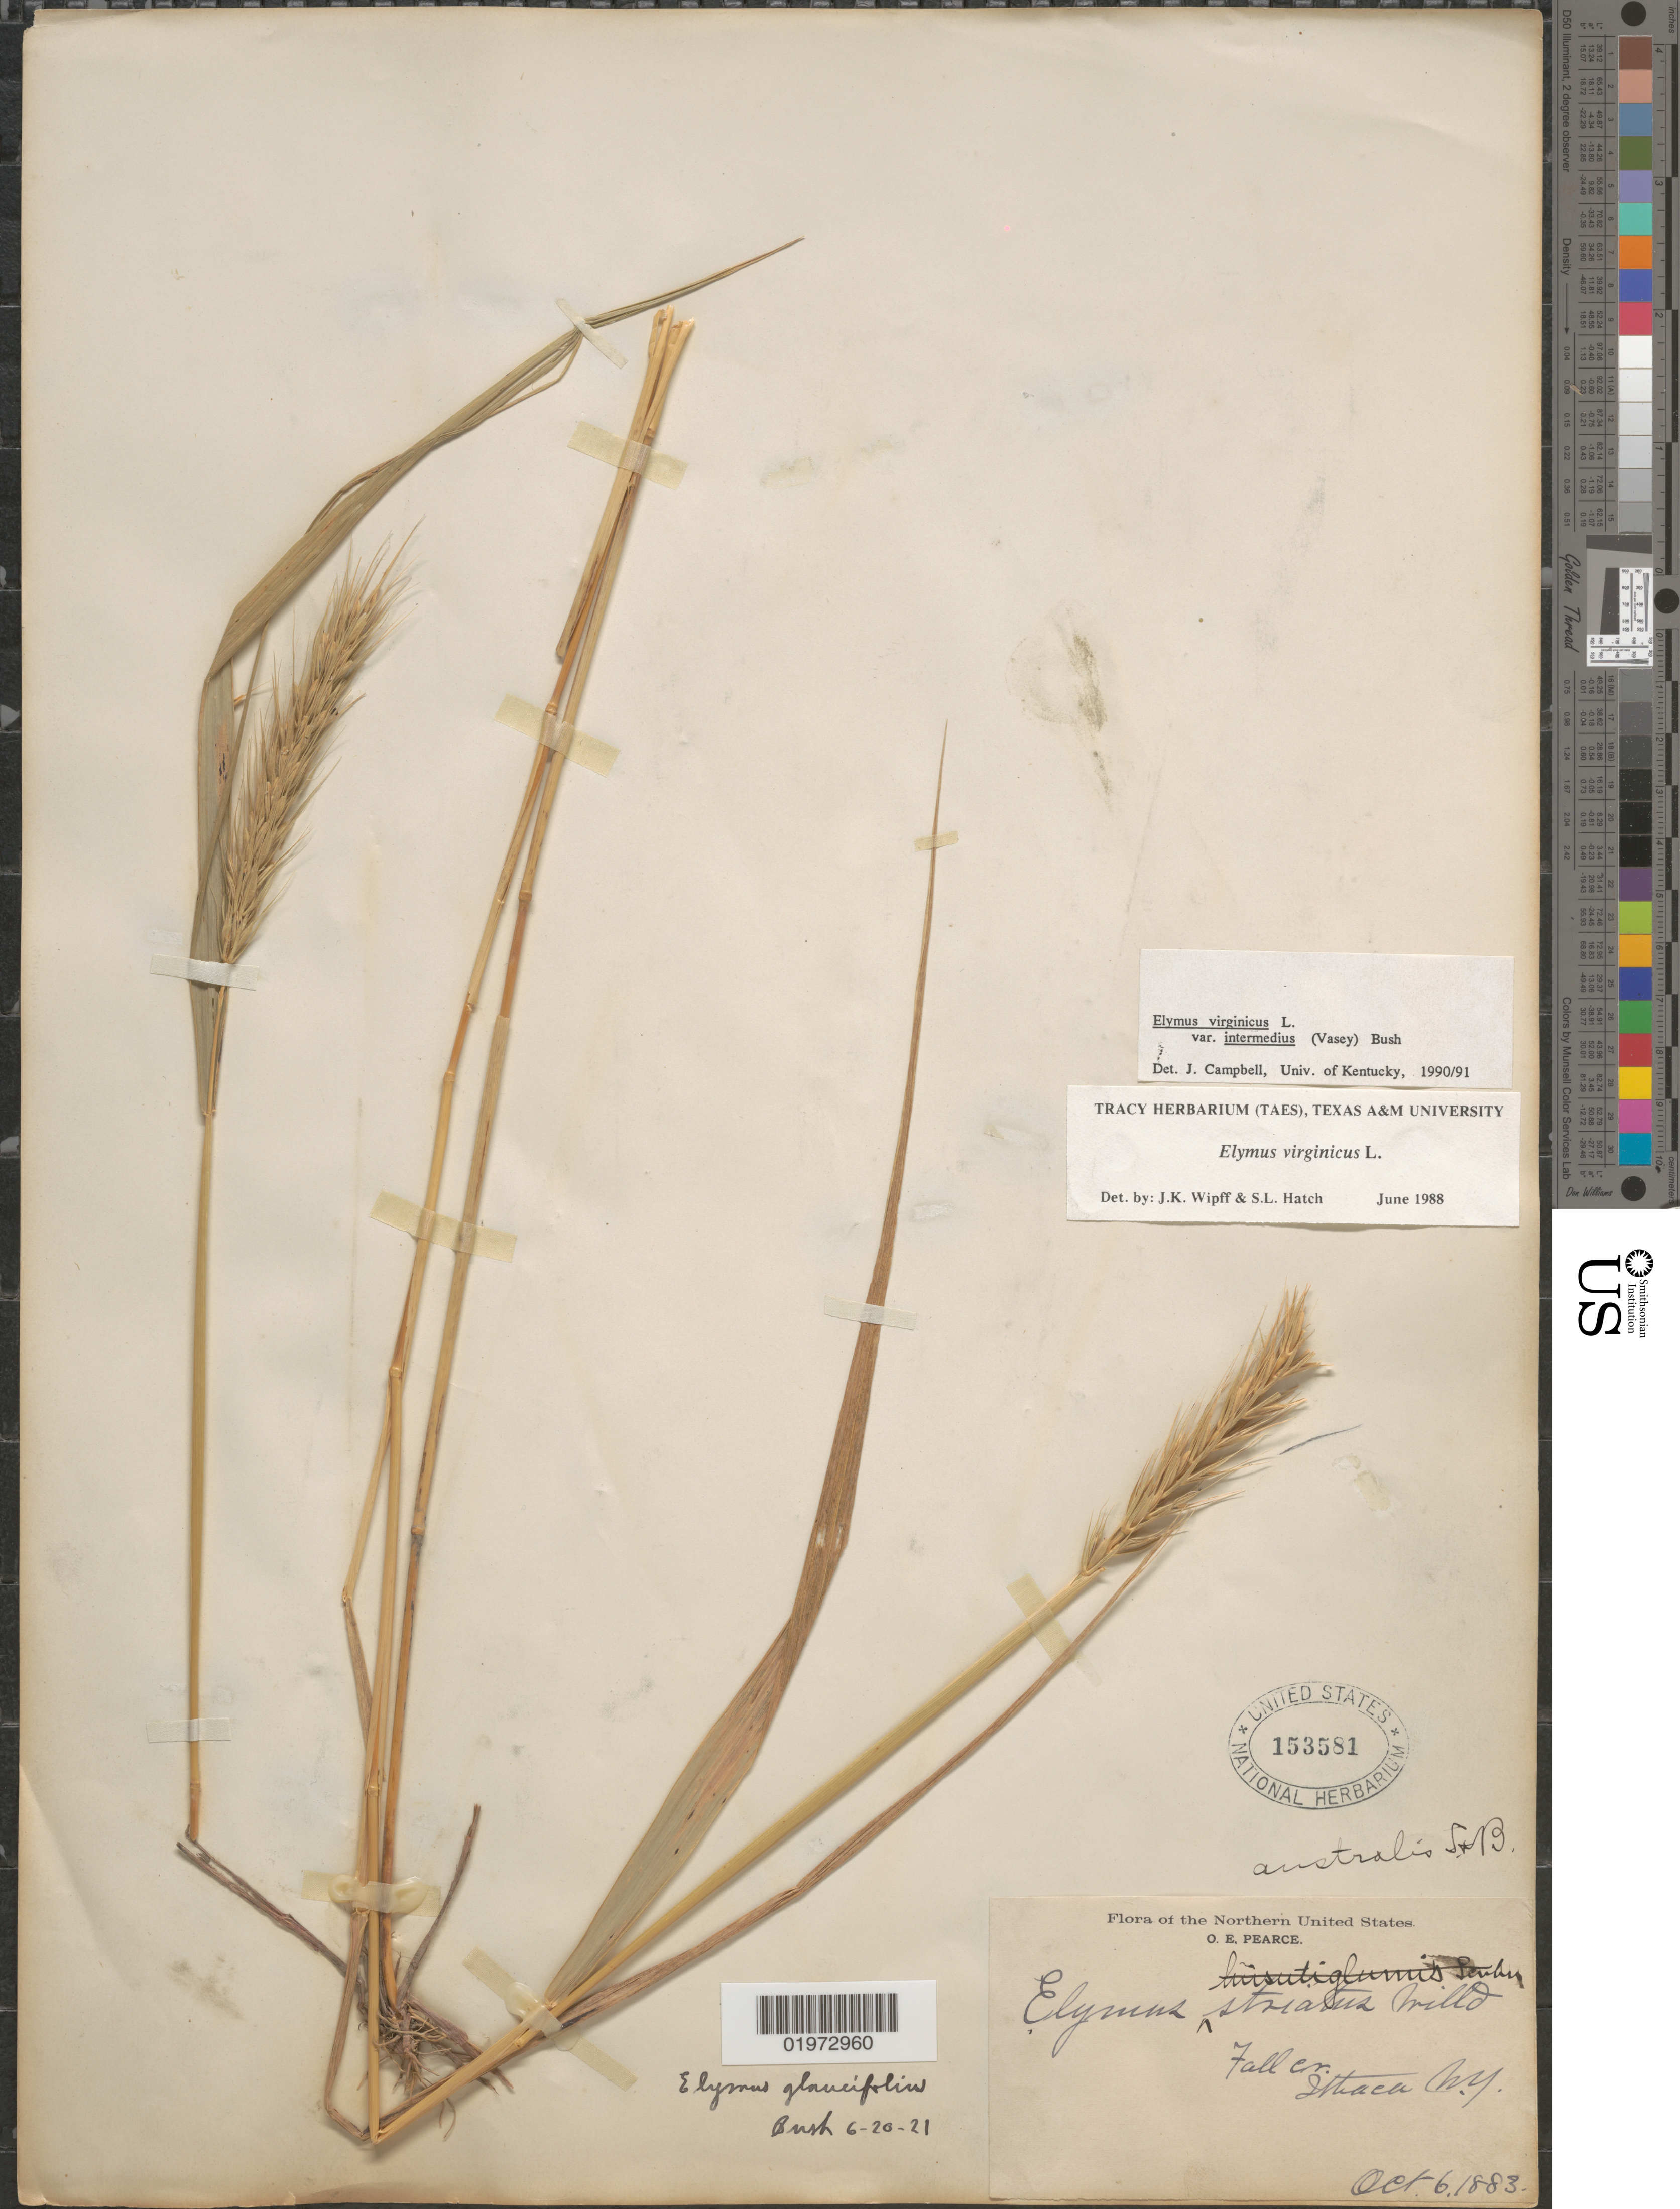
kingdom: Plantae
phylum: Tracheophyta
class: Liliopsida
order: Poales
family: Poaceae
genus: Elymus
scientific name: Elymus virginicus var. intermedius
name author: L.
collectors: O. E. Pearce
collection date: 1883-10-06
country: United States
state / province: New York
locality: The Northern United States. Fall cr. Ithaca.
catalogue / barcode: US 153581